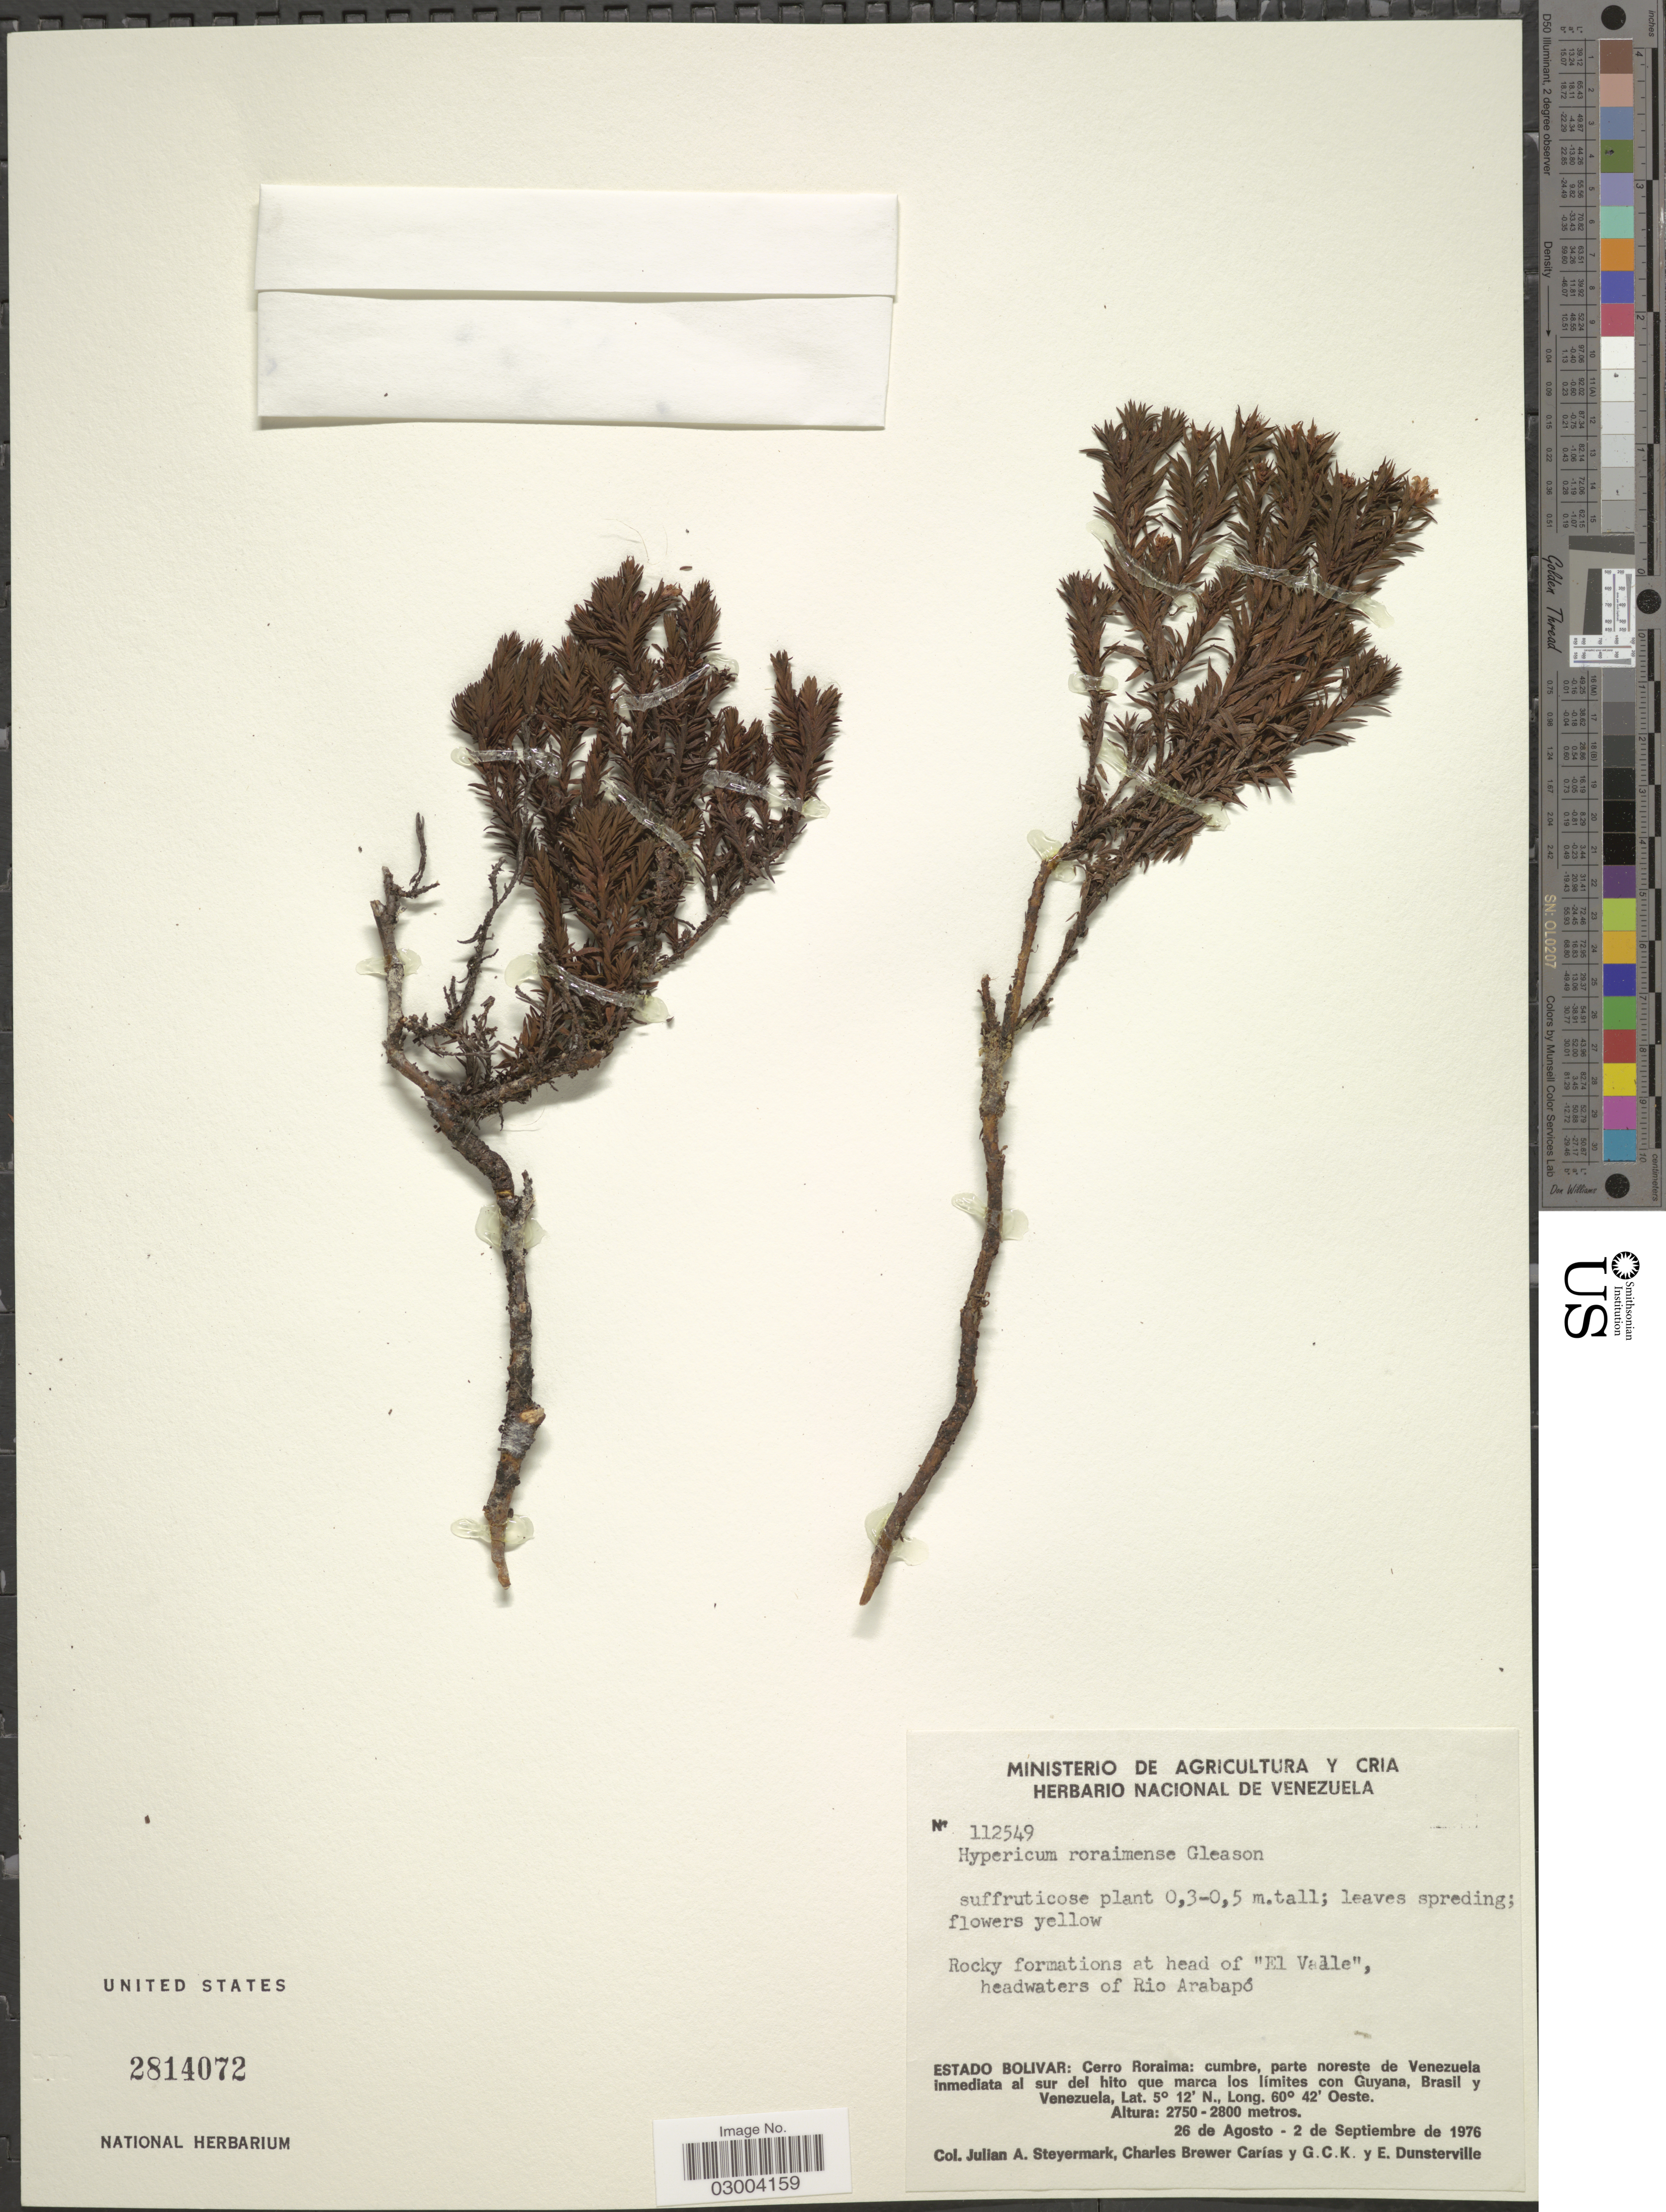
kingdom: Plantae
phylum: Tracheophyta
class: Magnoliopsida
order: Malpighiales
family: Hypericaceae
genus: Hypericum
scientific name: Hypericum roraimense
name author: Gleason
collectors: J. Steyermark, C. Brewer-Carias, G. C. K. Dunsterville & E. Dunsterville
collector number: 112549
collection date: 1976-08-26/1976-09-02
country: Venezuela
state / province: Bolivar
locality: Cerro Roraima: cumbre, parte noreste de Venezuela inmediata al sur del hito que marca los límites con Guyana, Brasil y Venezuela, Rocky formations at head of "El Valle", headwaters of Rio Arabapó.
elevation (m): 2750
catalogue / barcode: US 2814072